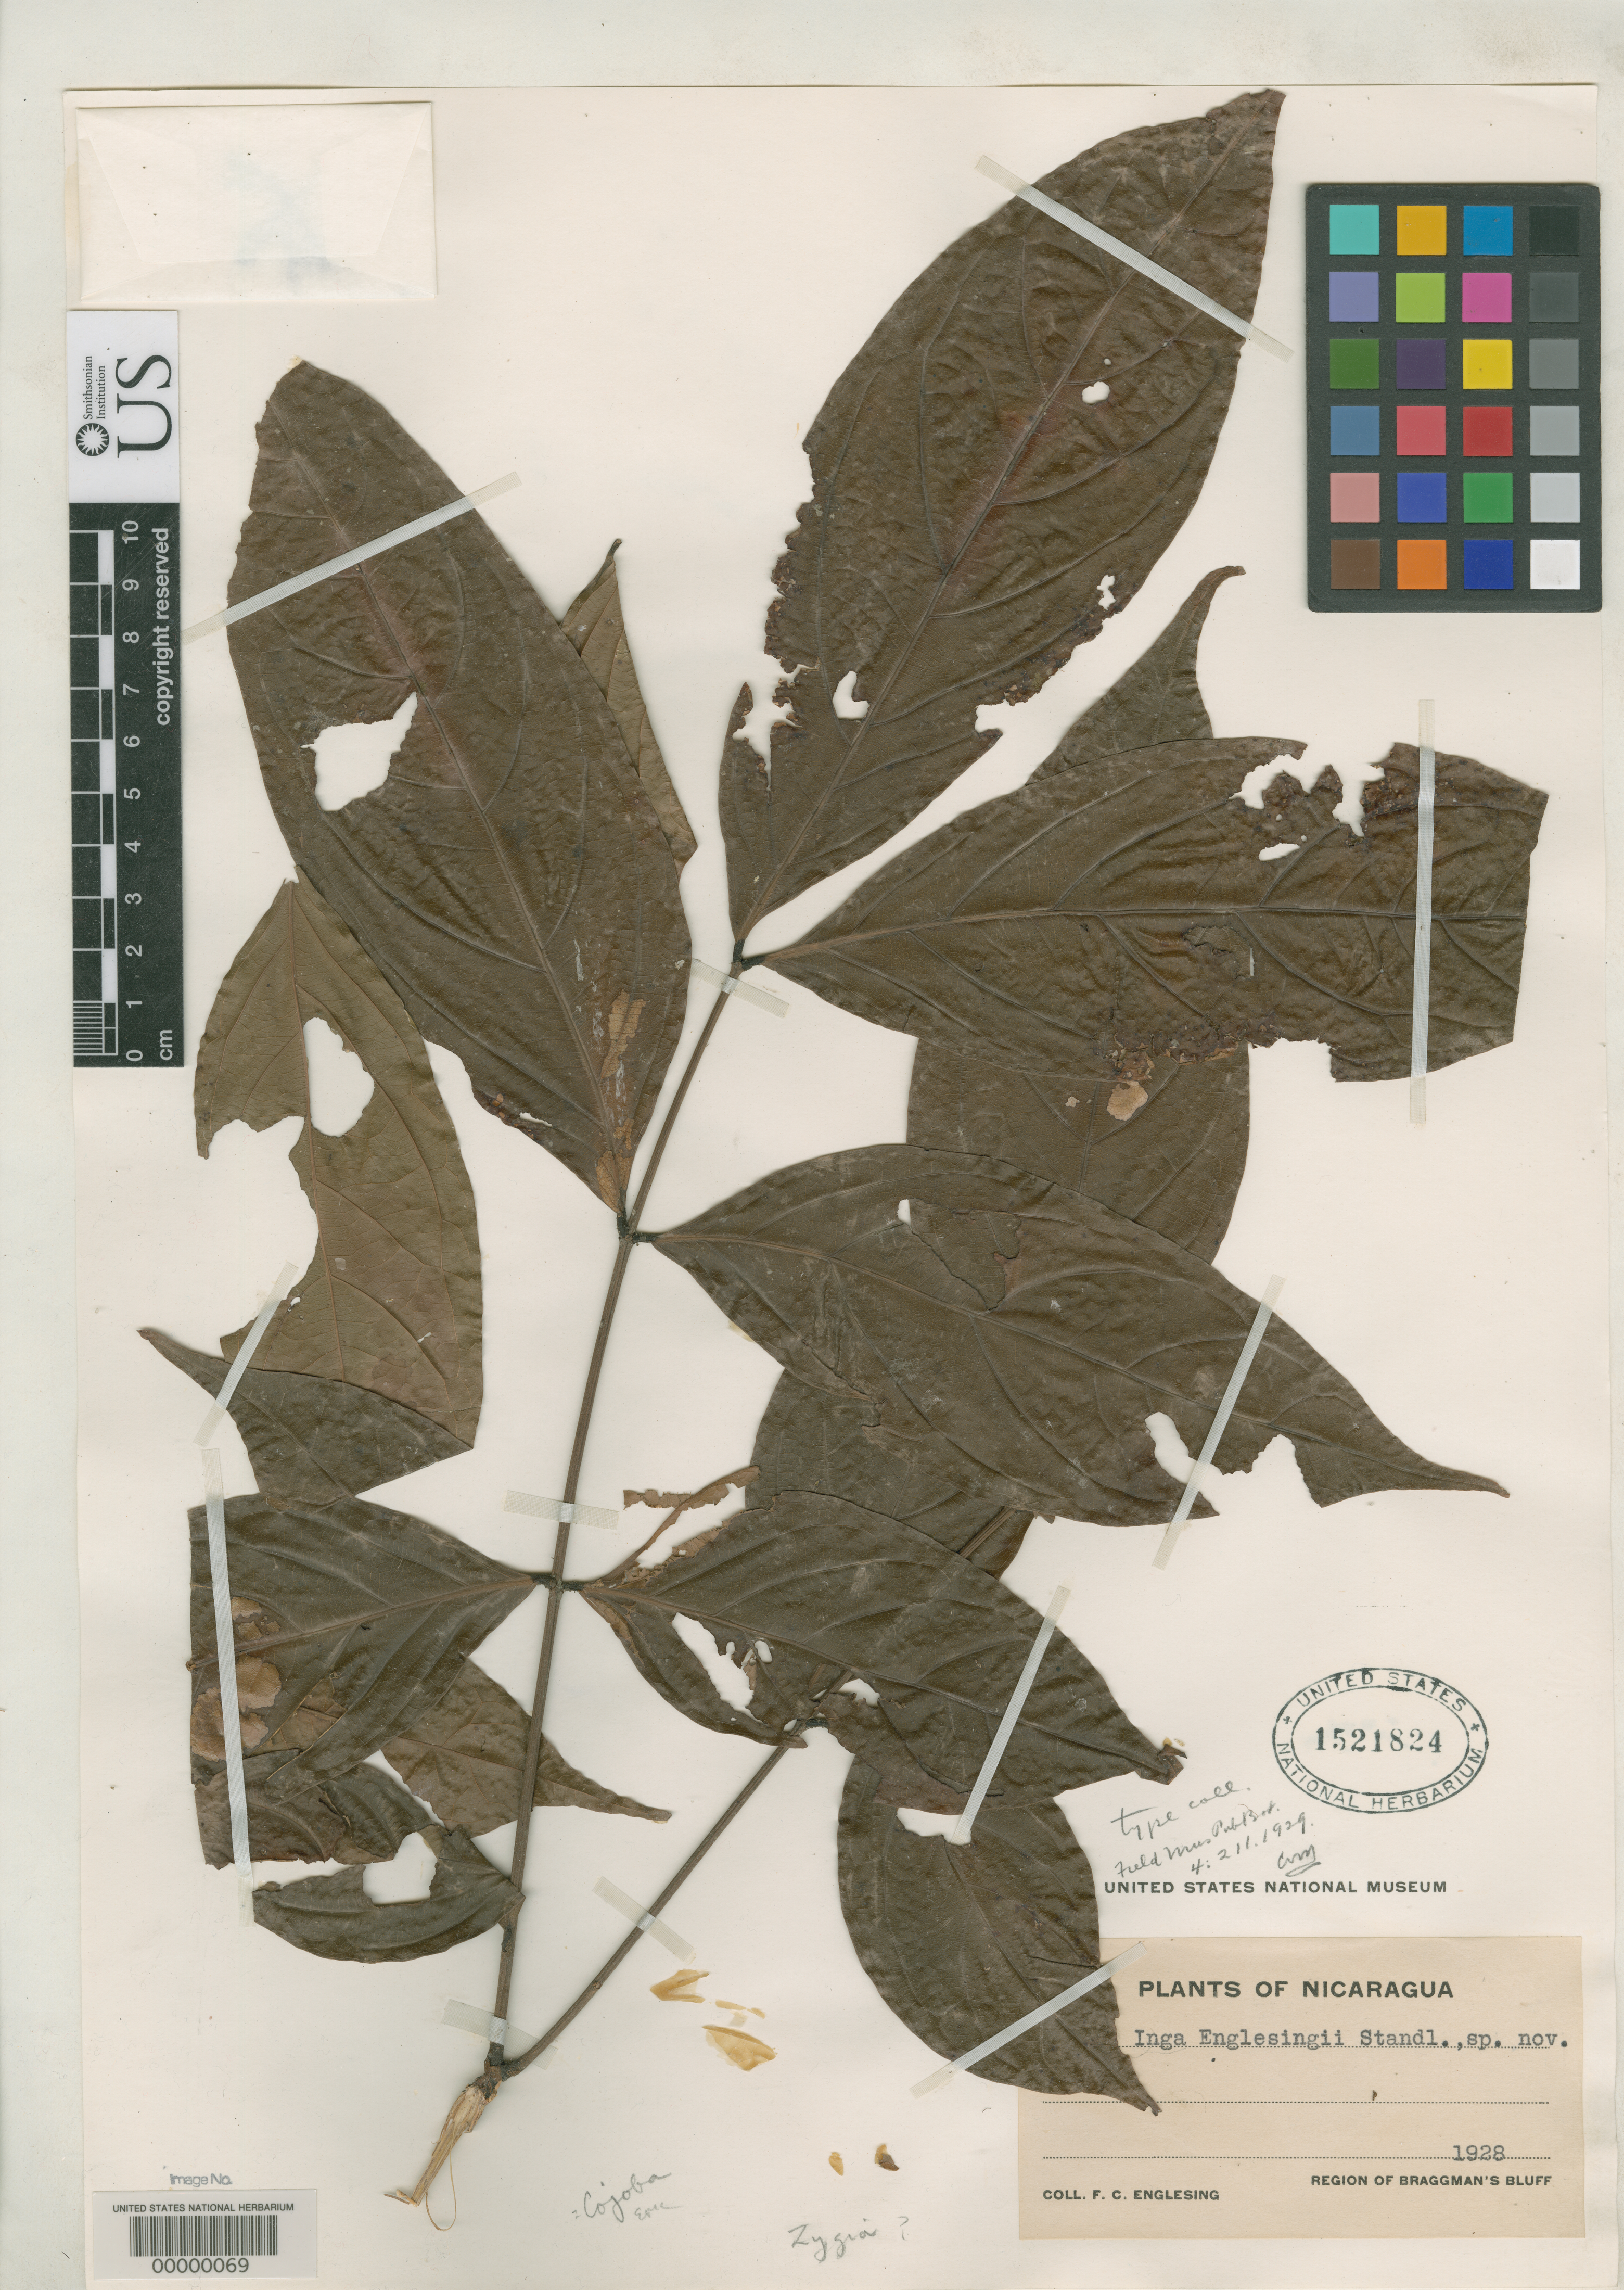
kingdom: Plantae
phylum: Tracheophyta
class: Magnoliopsida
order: Fabales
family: Fabaceae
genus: Inga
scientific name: Inga englesingii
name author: Standl.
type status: Isotype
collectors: F. Englesing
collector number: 205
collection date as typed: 1928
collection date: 1928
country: Nicaragua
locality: Braggmans Bluff.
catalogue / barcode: US 1521824